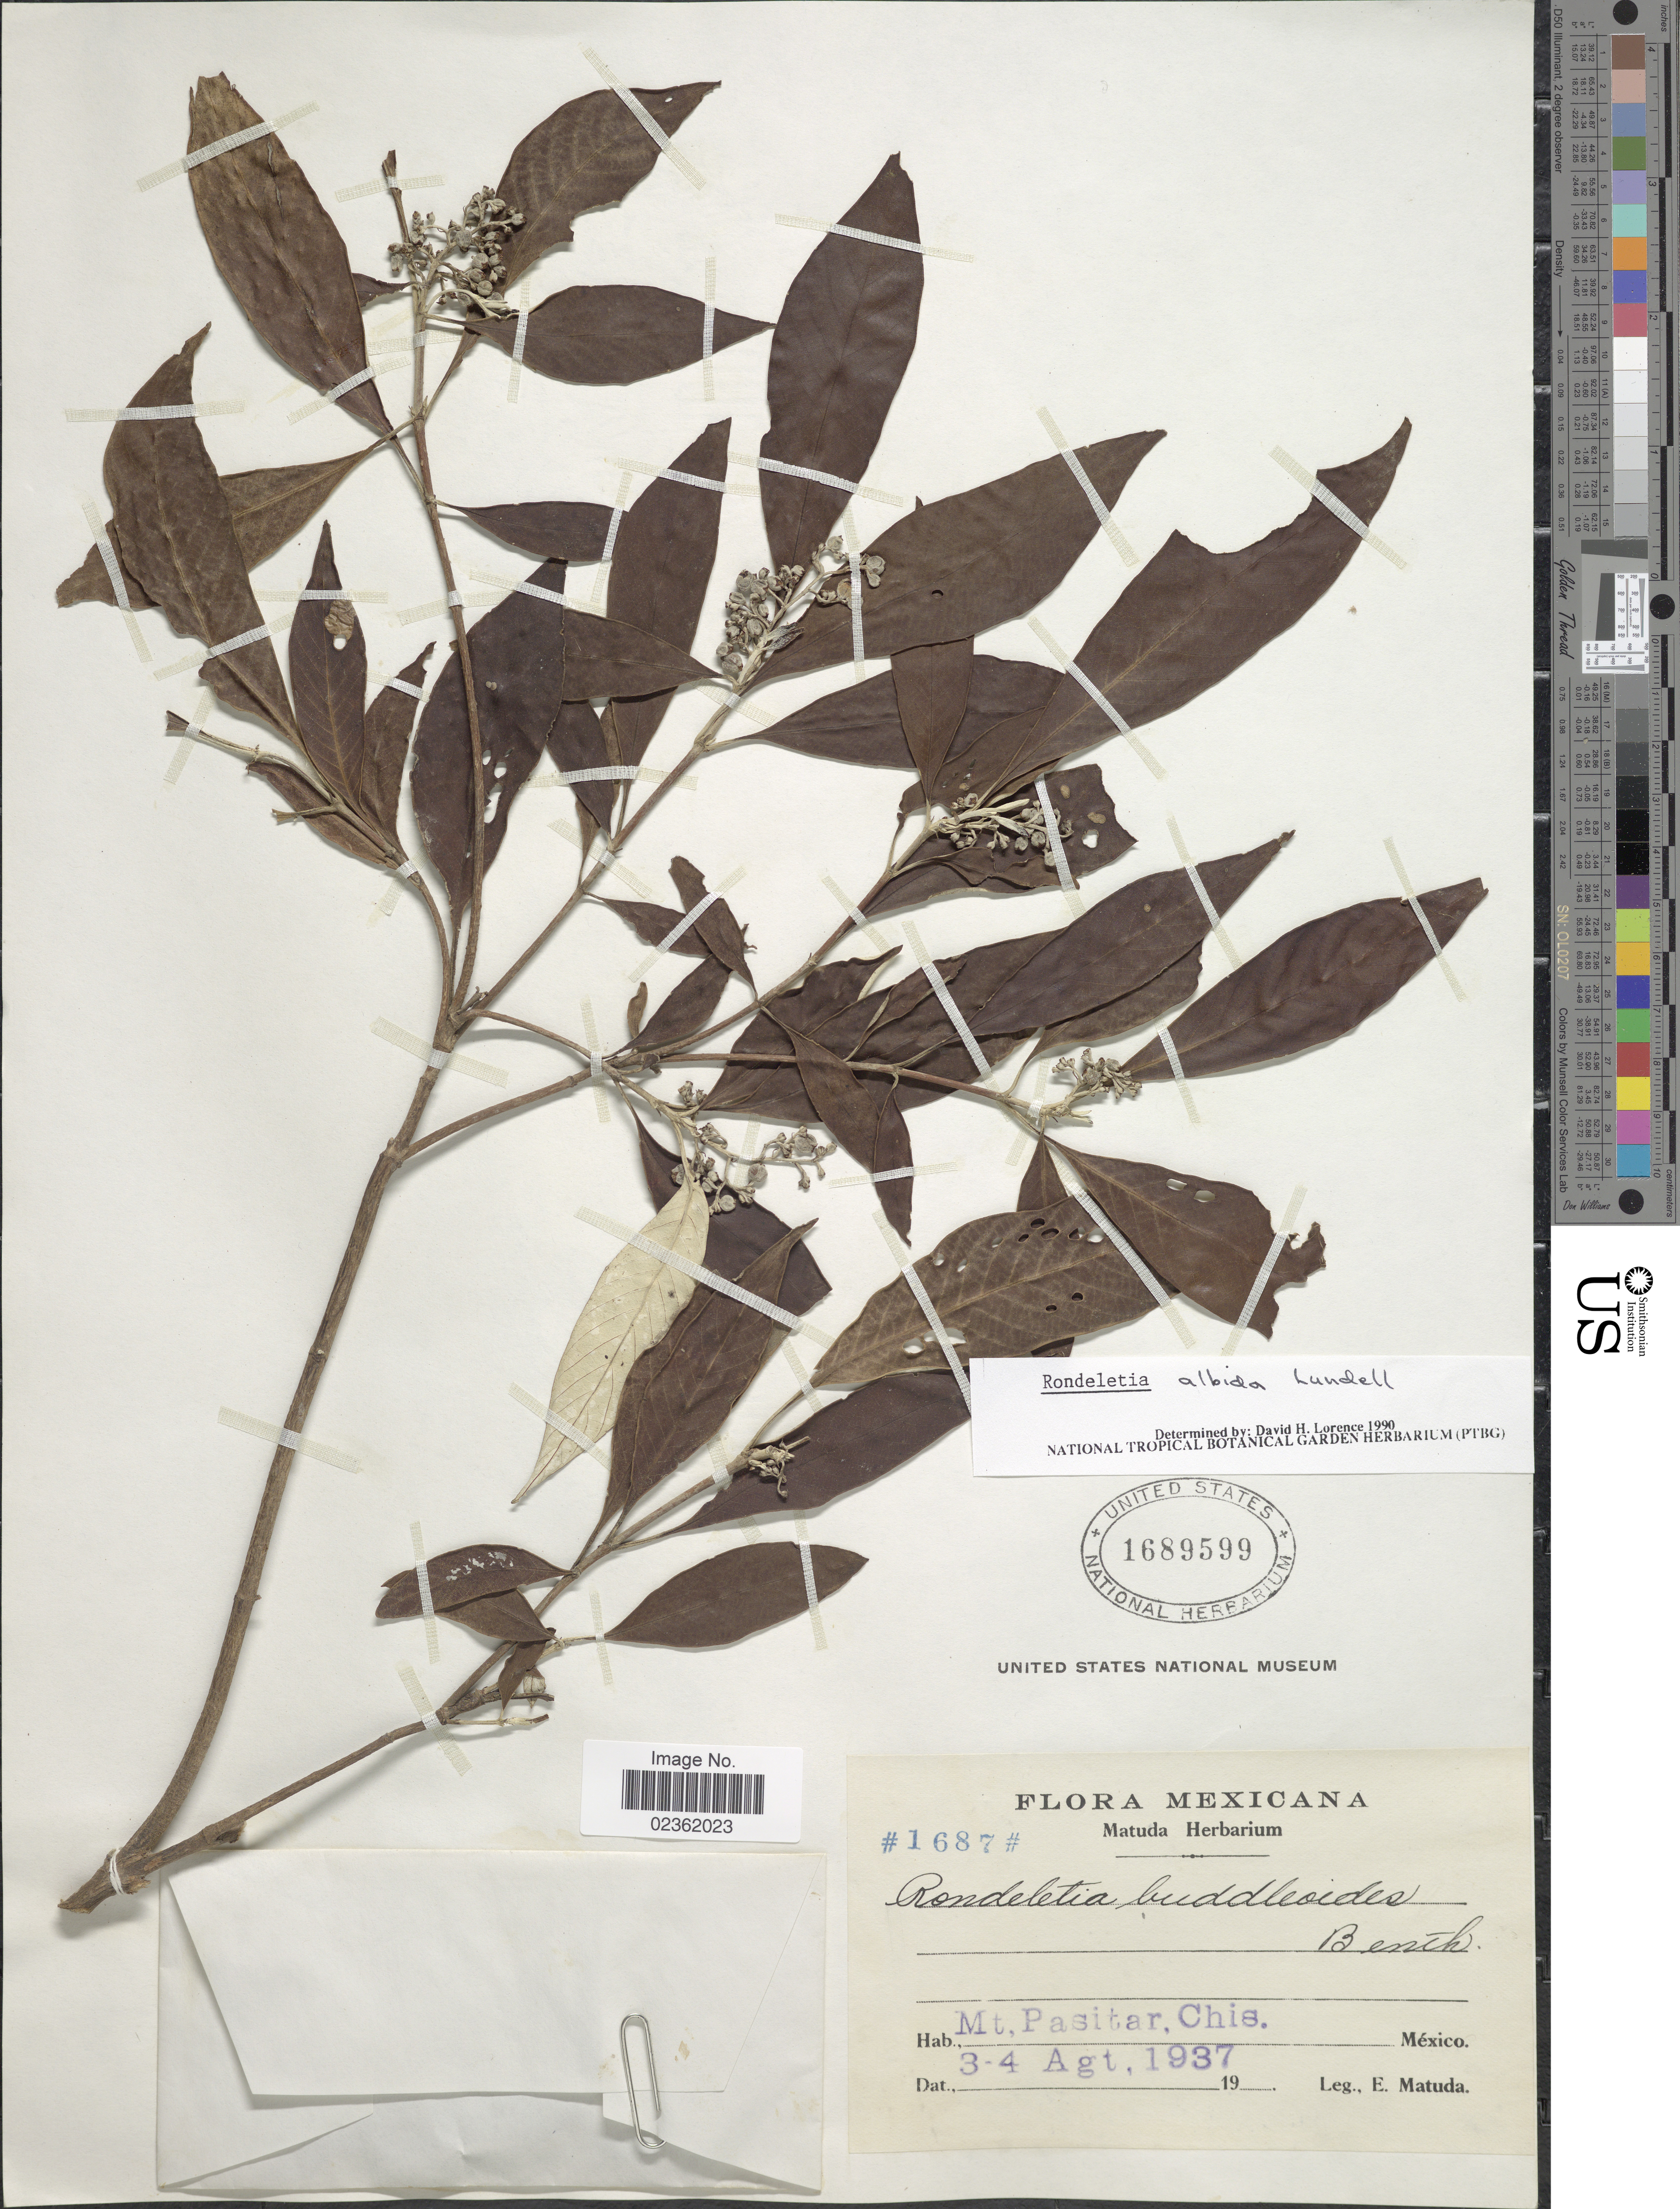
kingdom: Plantae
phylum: Tracheophyta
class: Magnoliopsida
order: Gentianales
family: Rubiaceae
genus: Rondeletia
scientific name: Rondeletia albida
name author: Lundell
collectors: E. Matuda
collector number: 1687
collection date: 1937-08-03/1937-08-04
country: Mexico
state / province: Chiapas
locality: Mt. Pasitar.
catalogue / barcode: US 1689599